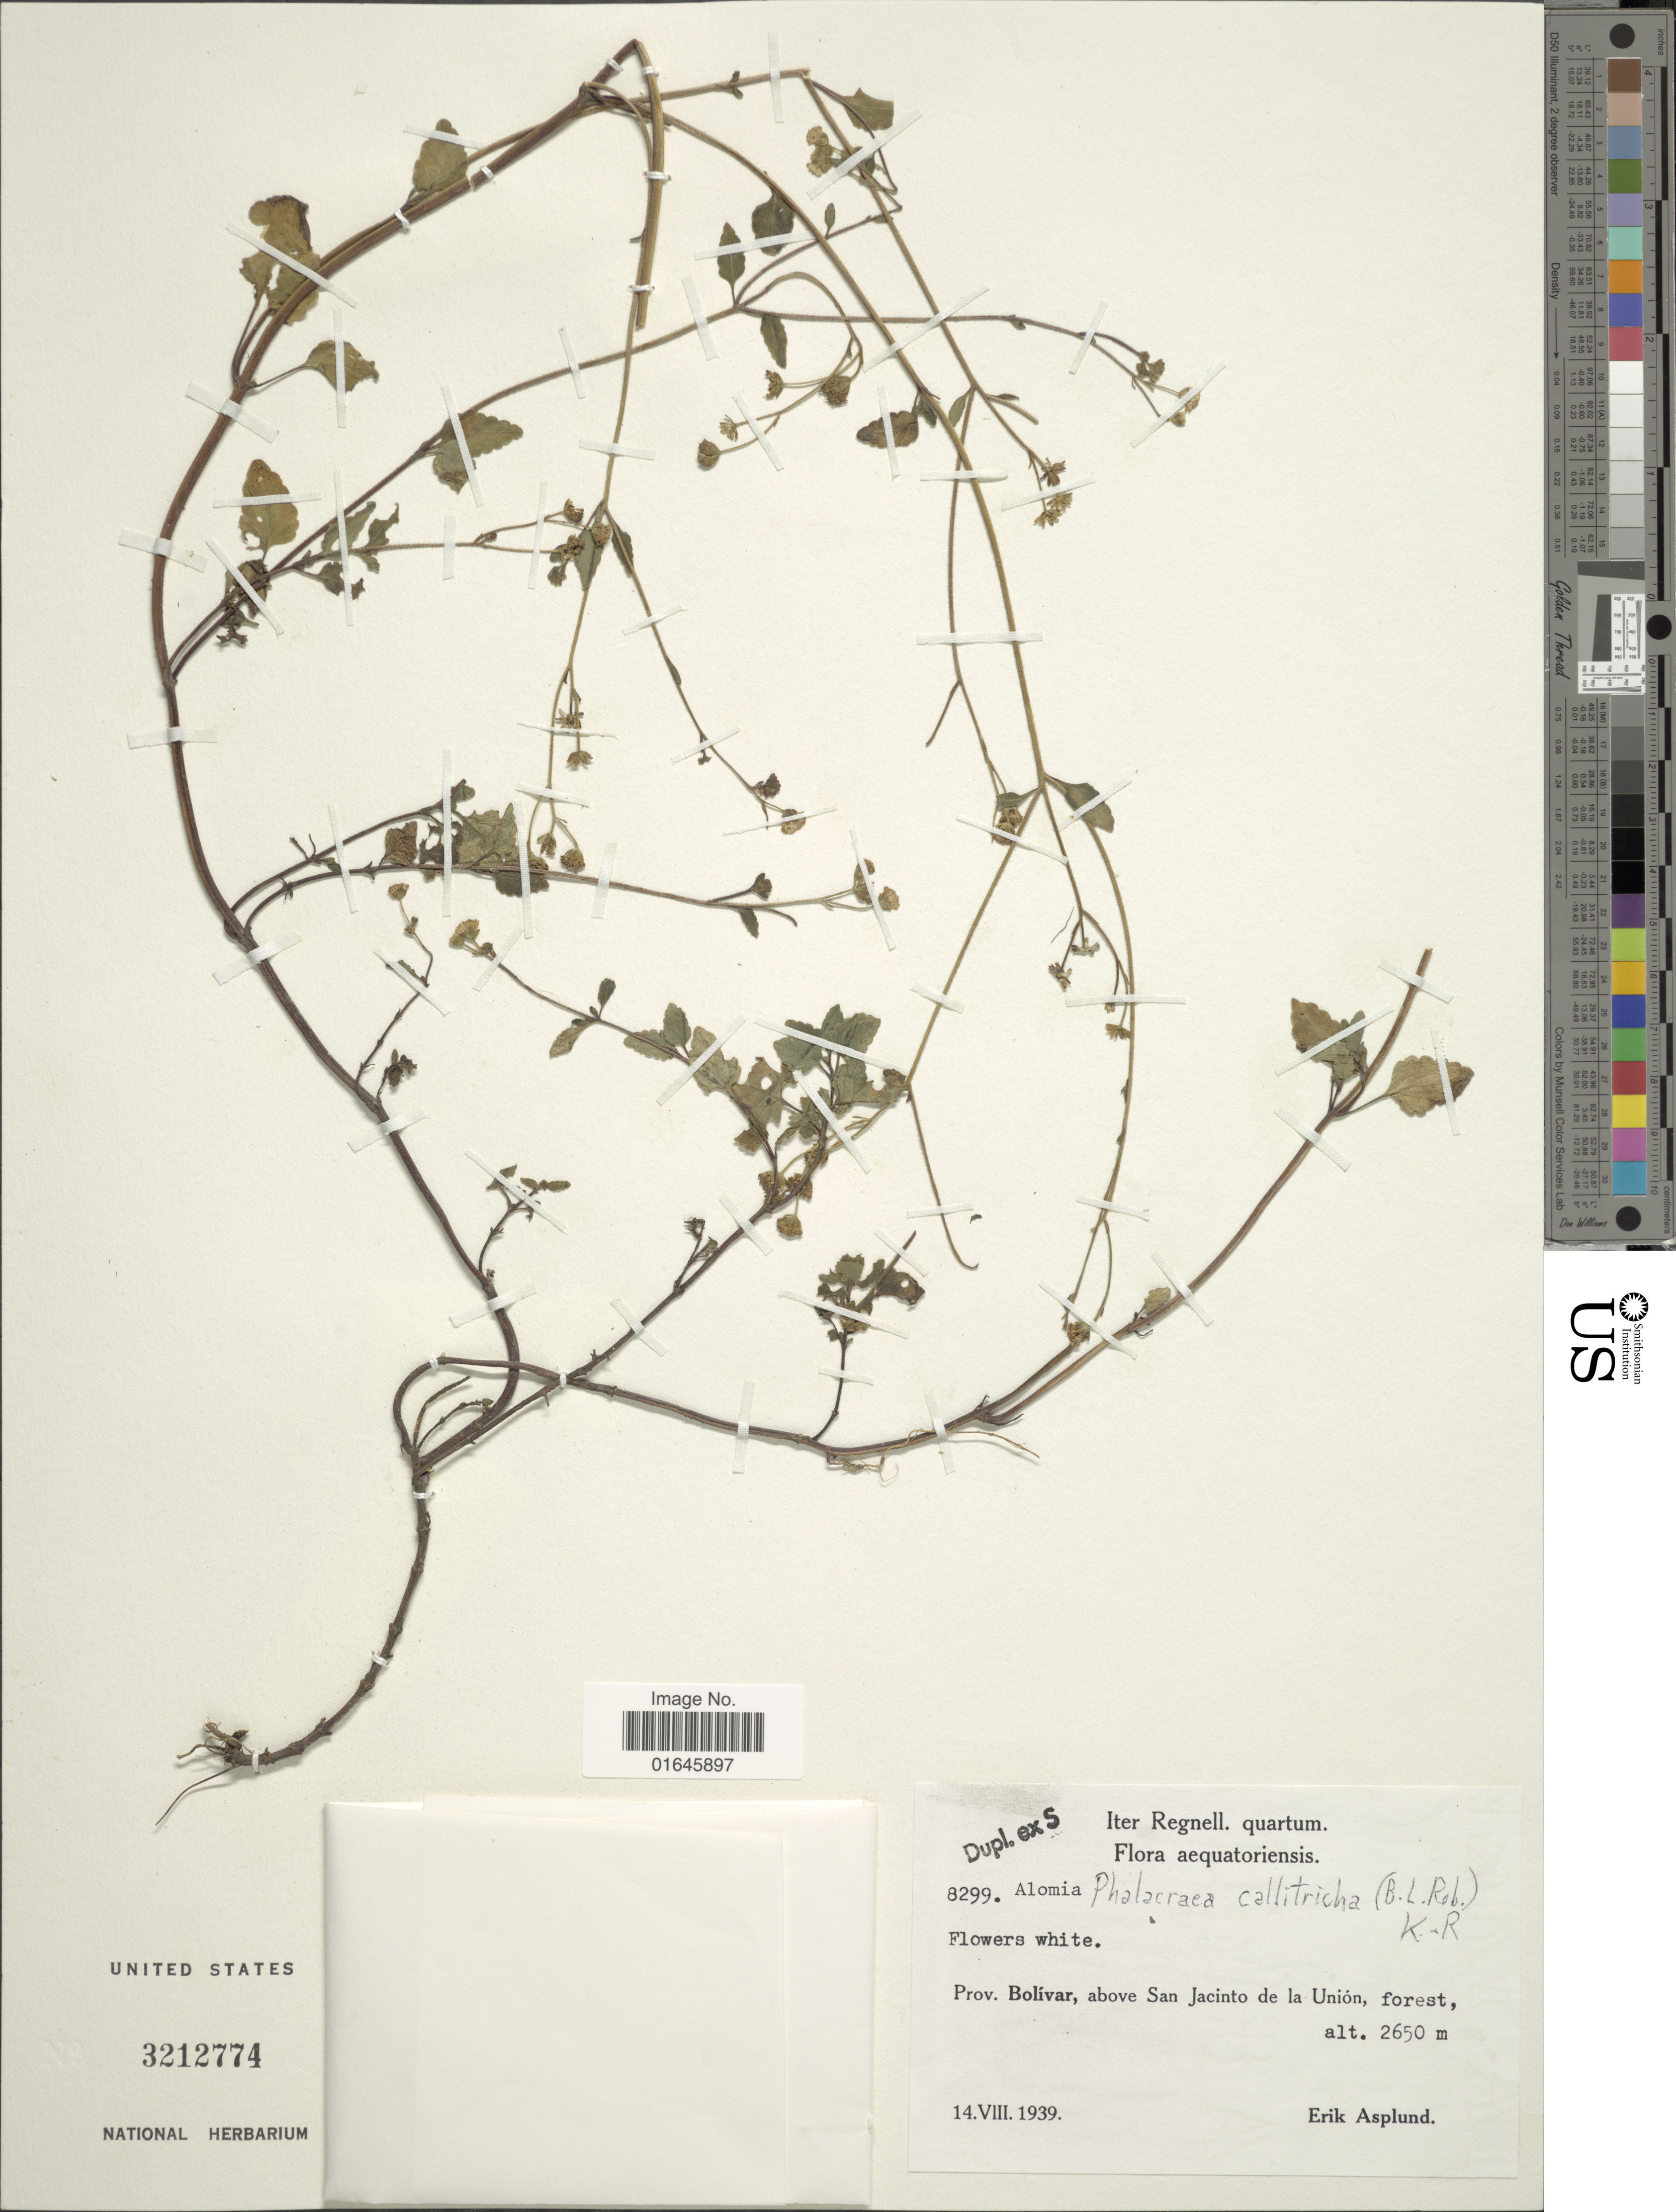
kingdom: Plantae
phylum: Tracheophyta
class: Magnoliopsida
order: Asterales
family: Asteraceae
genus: Phalacraea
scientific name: Phalacraea ecuadorensis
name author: R.M. King & H. Rob.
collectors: E. Asplund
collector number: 8299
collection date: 1939-08-14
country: Ecuador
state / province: Bolívar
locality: Above San Jacinto de la Union, forest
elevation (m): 2650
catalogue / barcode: US 3212774